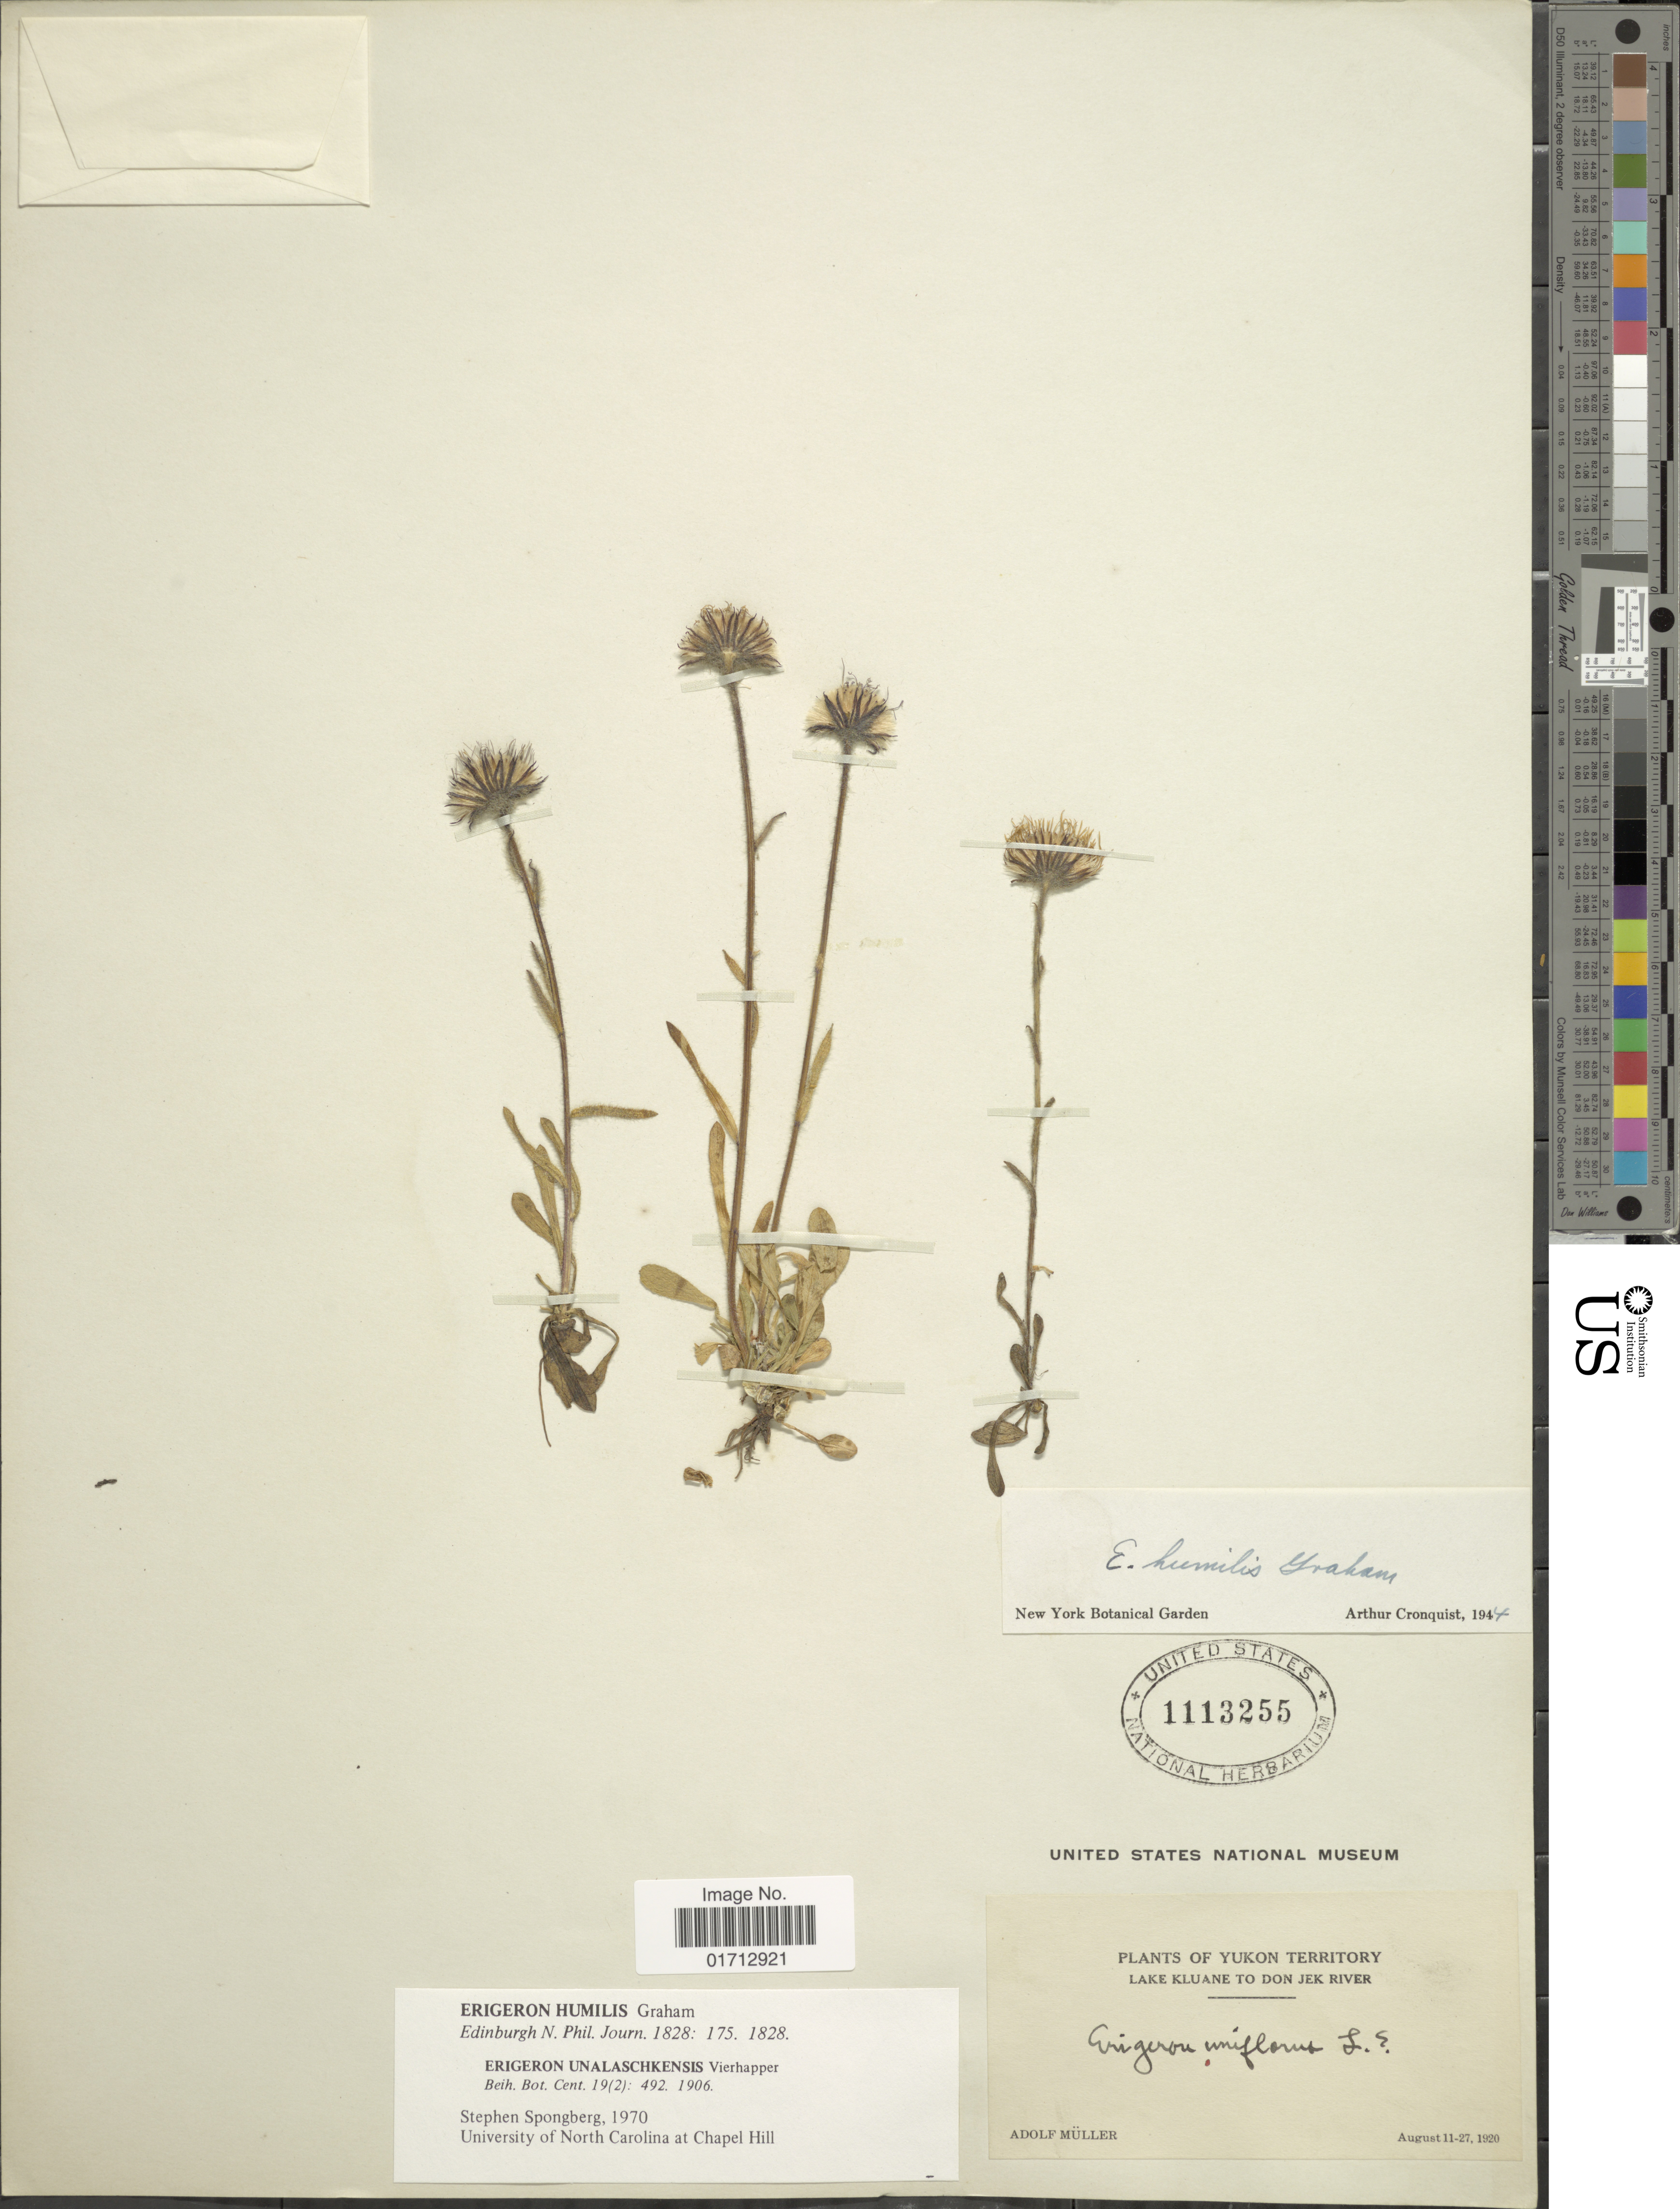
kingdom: Plantae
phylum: Tracheophyta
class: Magnoliopsida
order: Asterales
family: Asteraceae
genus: Erigeron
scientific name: Erigeron humilis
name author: Graham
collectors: A. Muller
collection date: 1920-08-11/1920-08-27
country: Canada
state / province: Yukon Territory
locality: Lake Kluane to Don Jek River.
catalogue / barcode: US 1113255